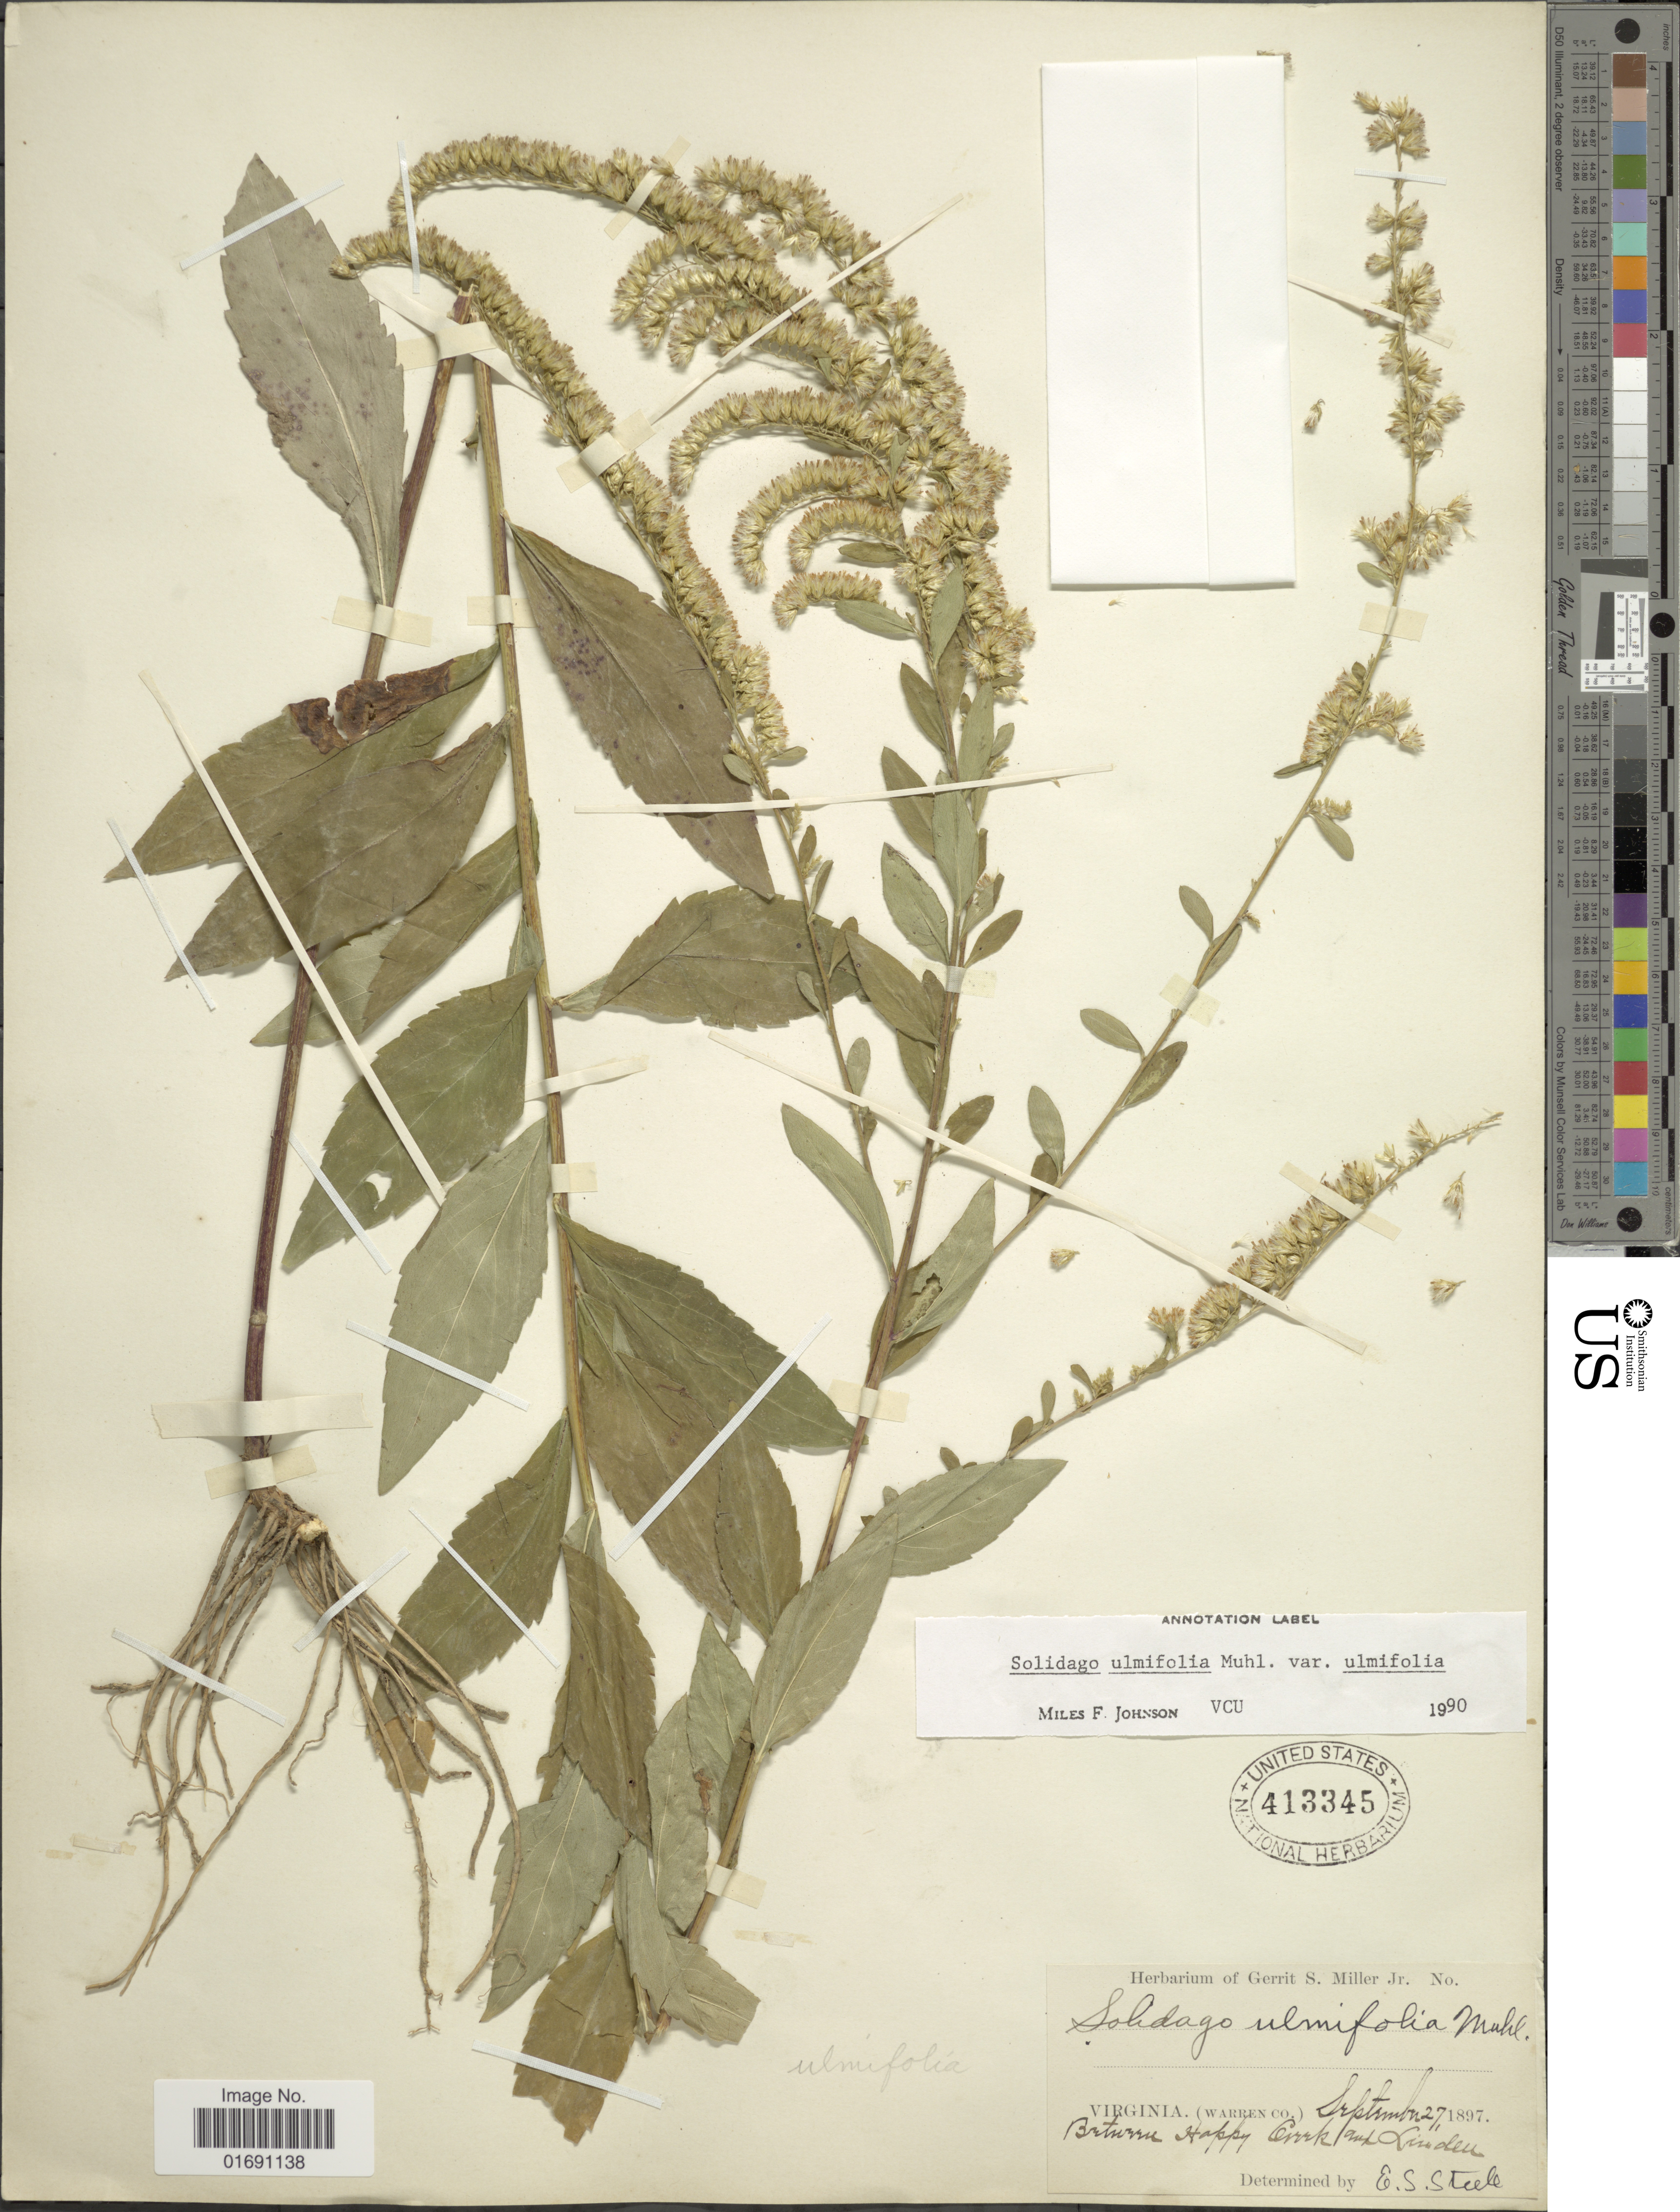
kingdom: Plantae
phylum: Tracheophyta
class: Magnoliopsida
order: Asterales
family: Asteraceae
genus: Solidago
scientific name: Solidago ulmifolia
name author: Muhl. ex Willd.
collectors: ex herb. Gerrit S. Miller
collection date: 1897-09-27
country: United States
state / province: Virginia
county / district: Warren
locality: Beturre Happe Creek and Linden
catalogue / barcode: US 413345